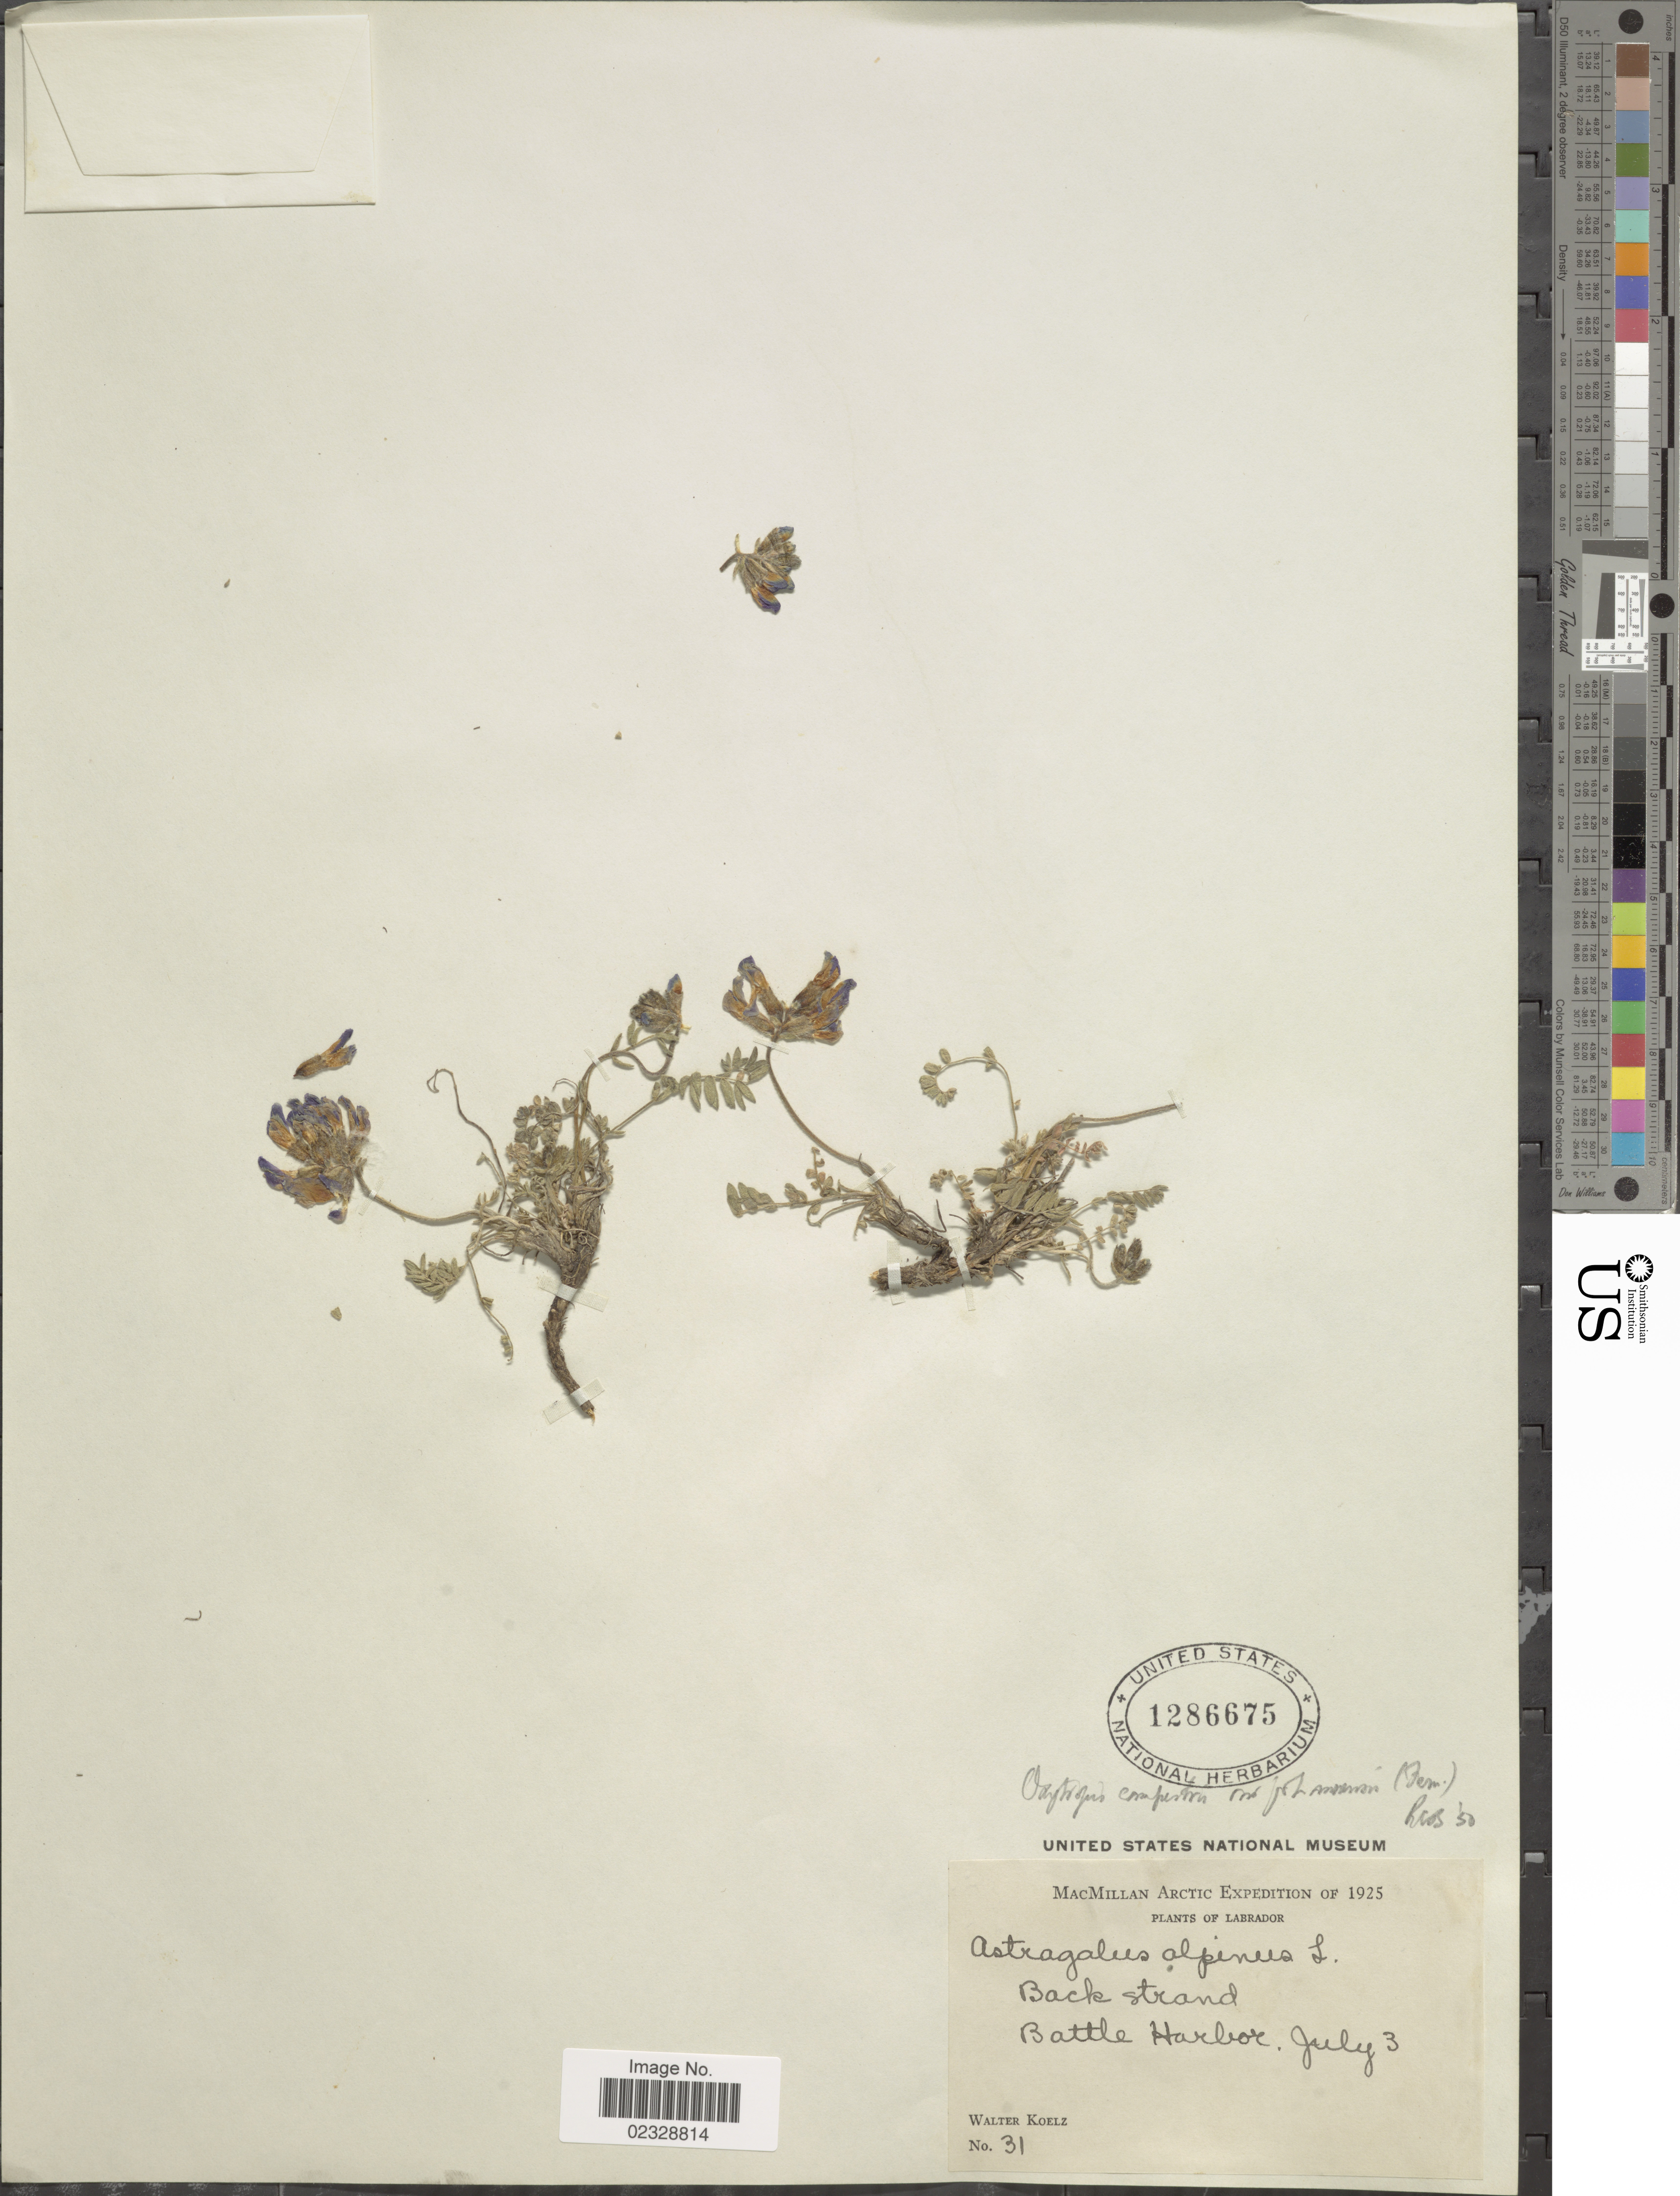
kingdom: Plantae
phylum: Tracheophyta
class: Magnoliopsida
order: Fabales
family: Fabaceae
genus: Astragalus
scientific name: Astragalus alpinus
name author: L.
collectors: W. N. Koelz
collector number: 31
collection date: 1925-07-03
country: Canada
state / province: Newfoundland and Labrador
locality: Labrador, Back strand, Battle Harbor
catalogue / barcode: US 1286675